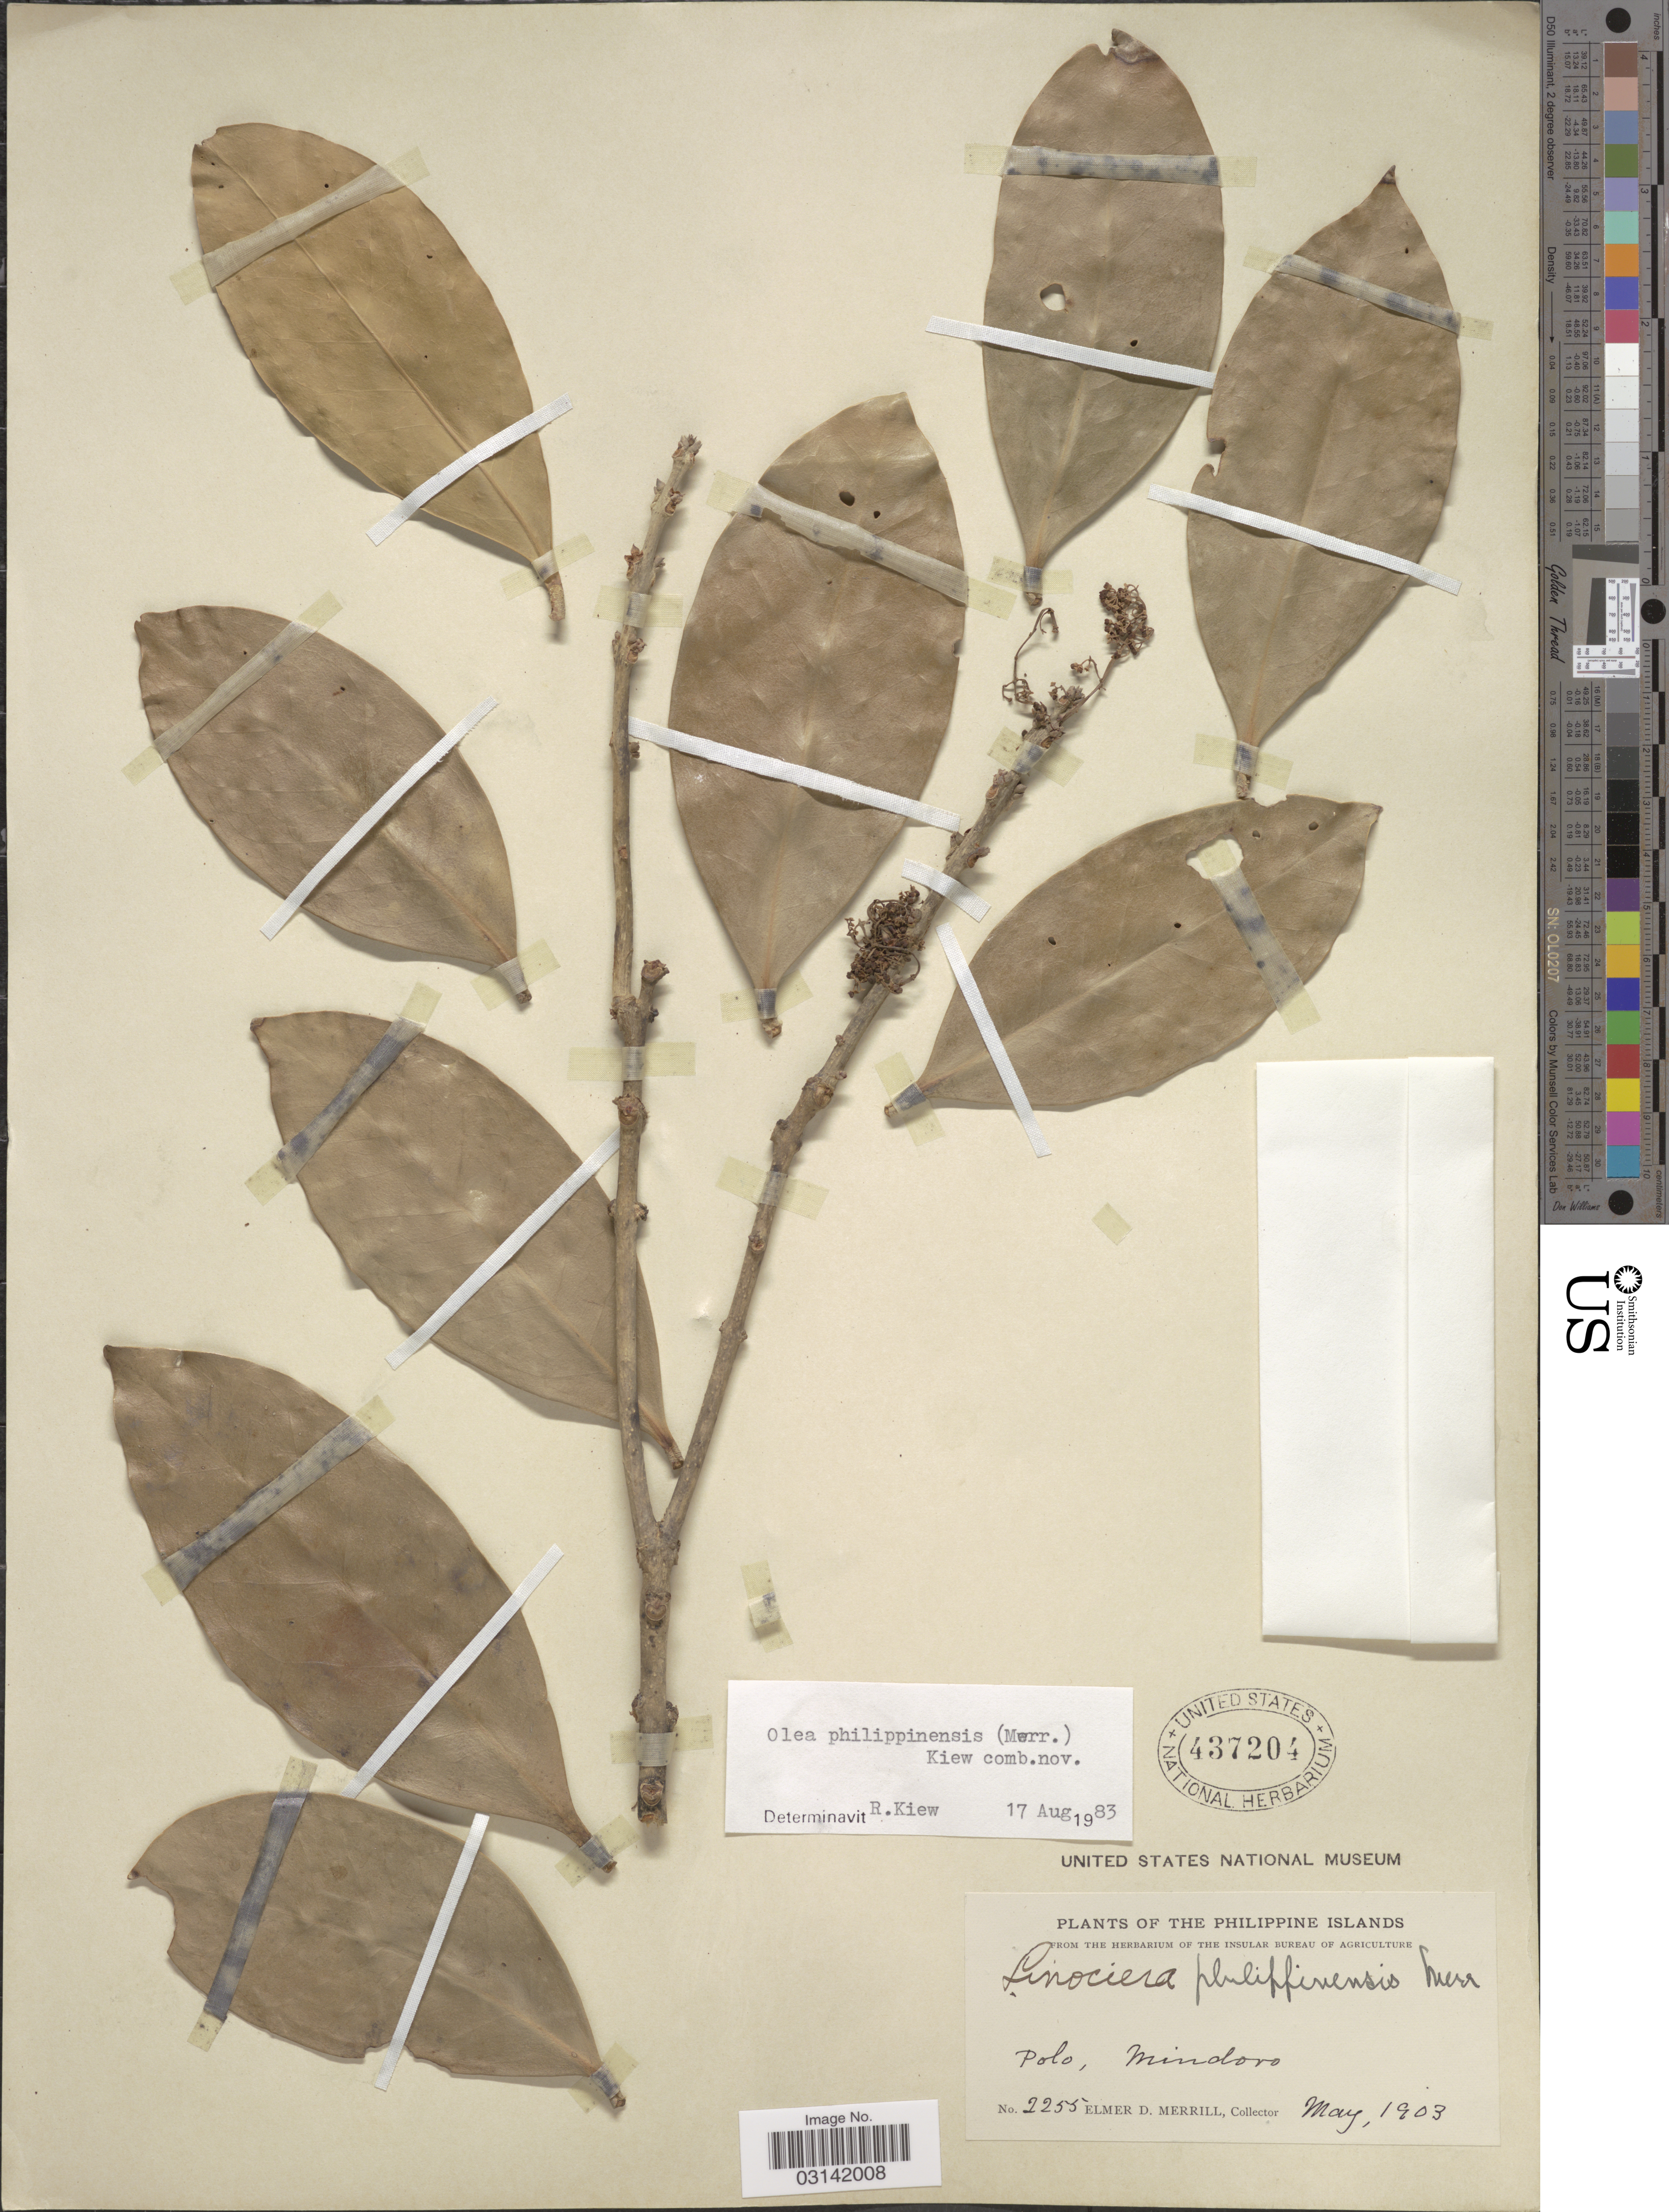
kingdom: Plantae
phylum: Tracheophyta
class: Magnoliopsida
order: Lamiales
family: Oleaceae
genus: Tetrapilus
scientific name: Tetrapilus borneensis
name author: (Boerl.) de Juana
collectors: E. D. Merrill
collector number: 2255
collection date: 1903-05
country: Philippines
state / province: Mimaropa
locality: The Philippine Islands, Polo, Mindoro.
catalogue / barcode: US 437204